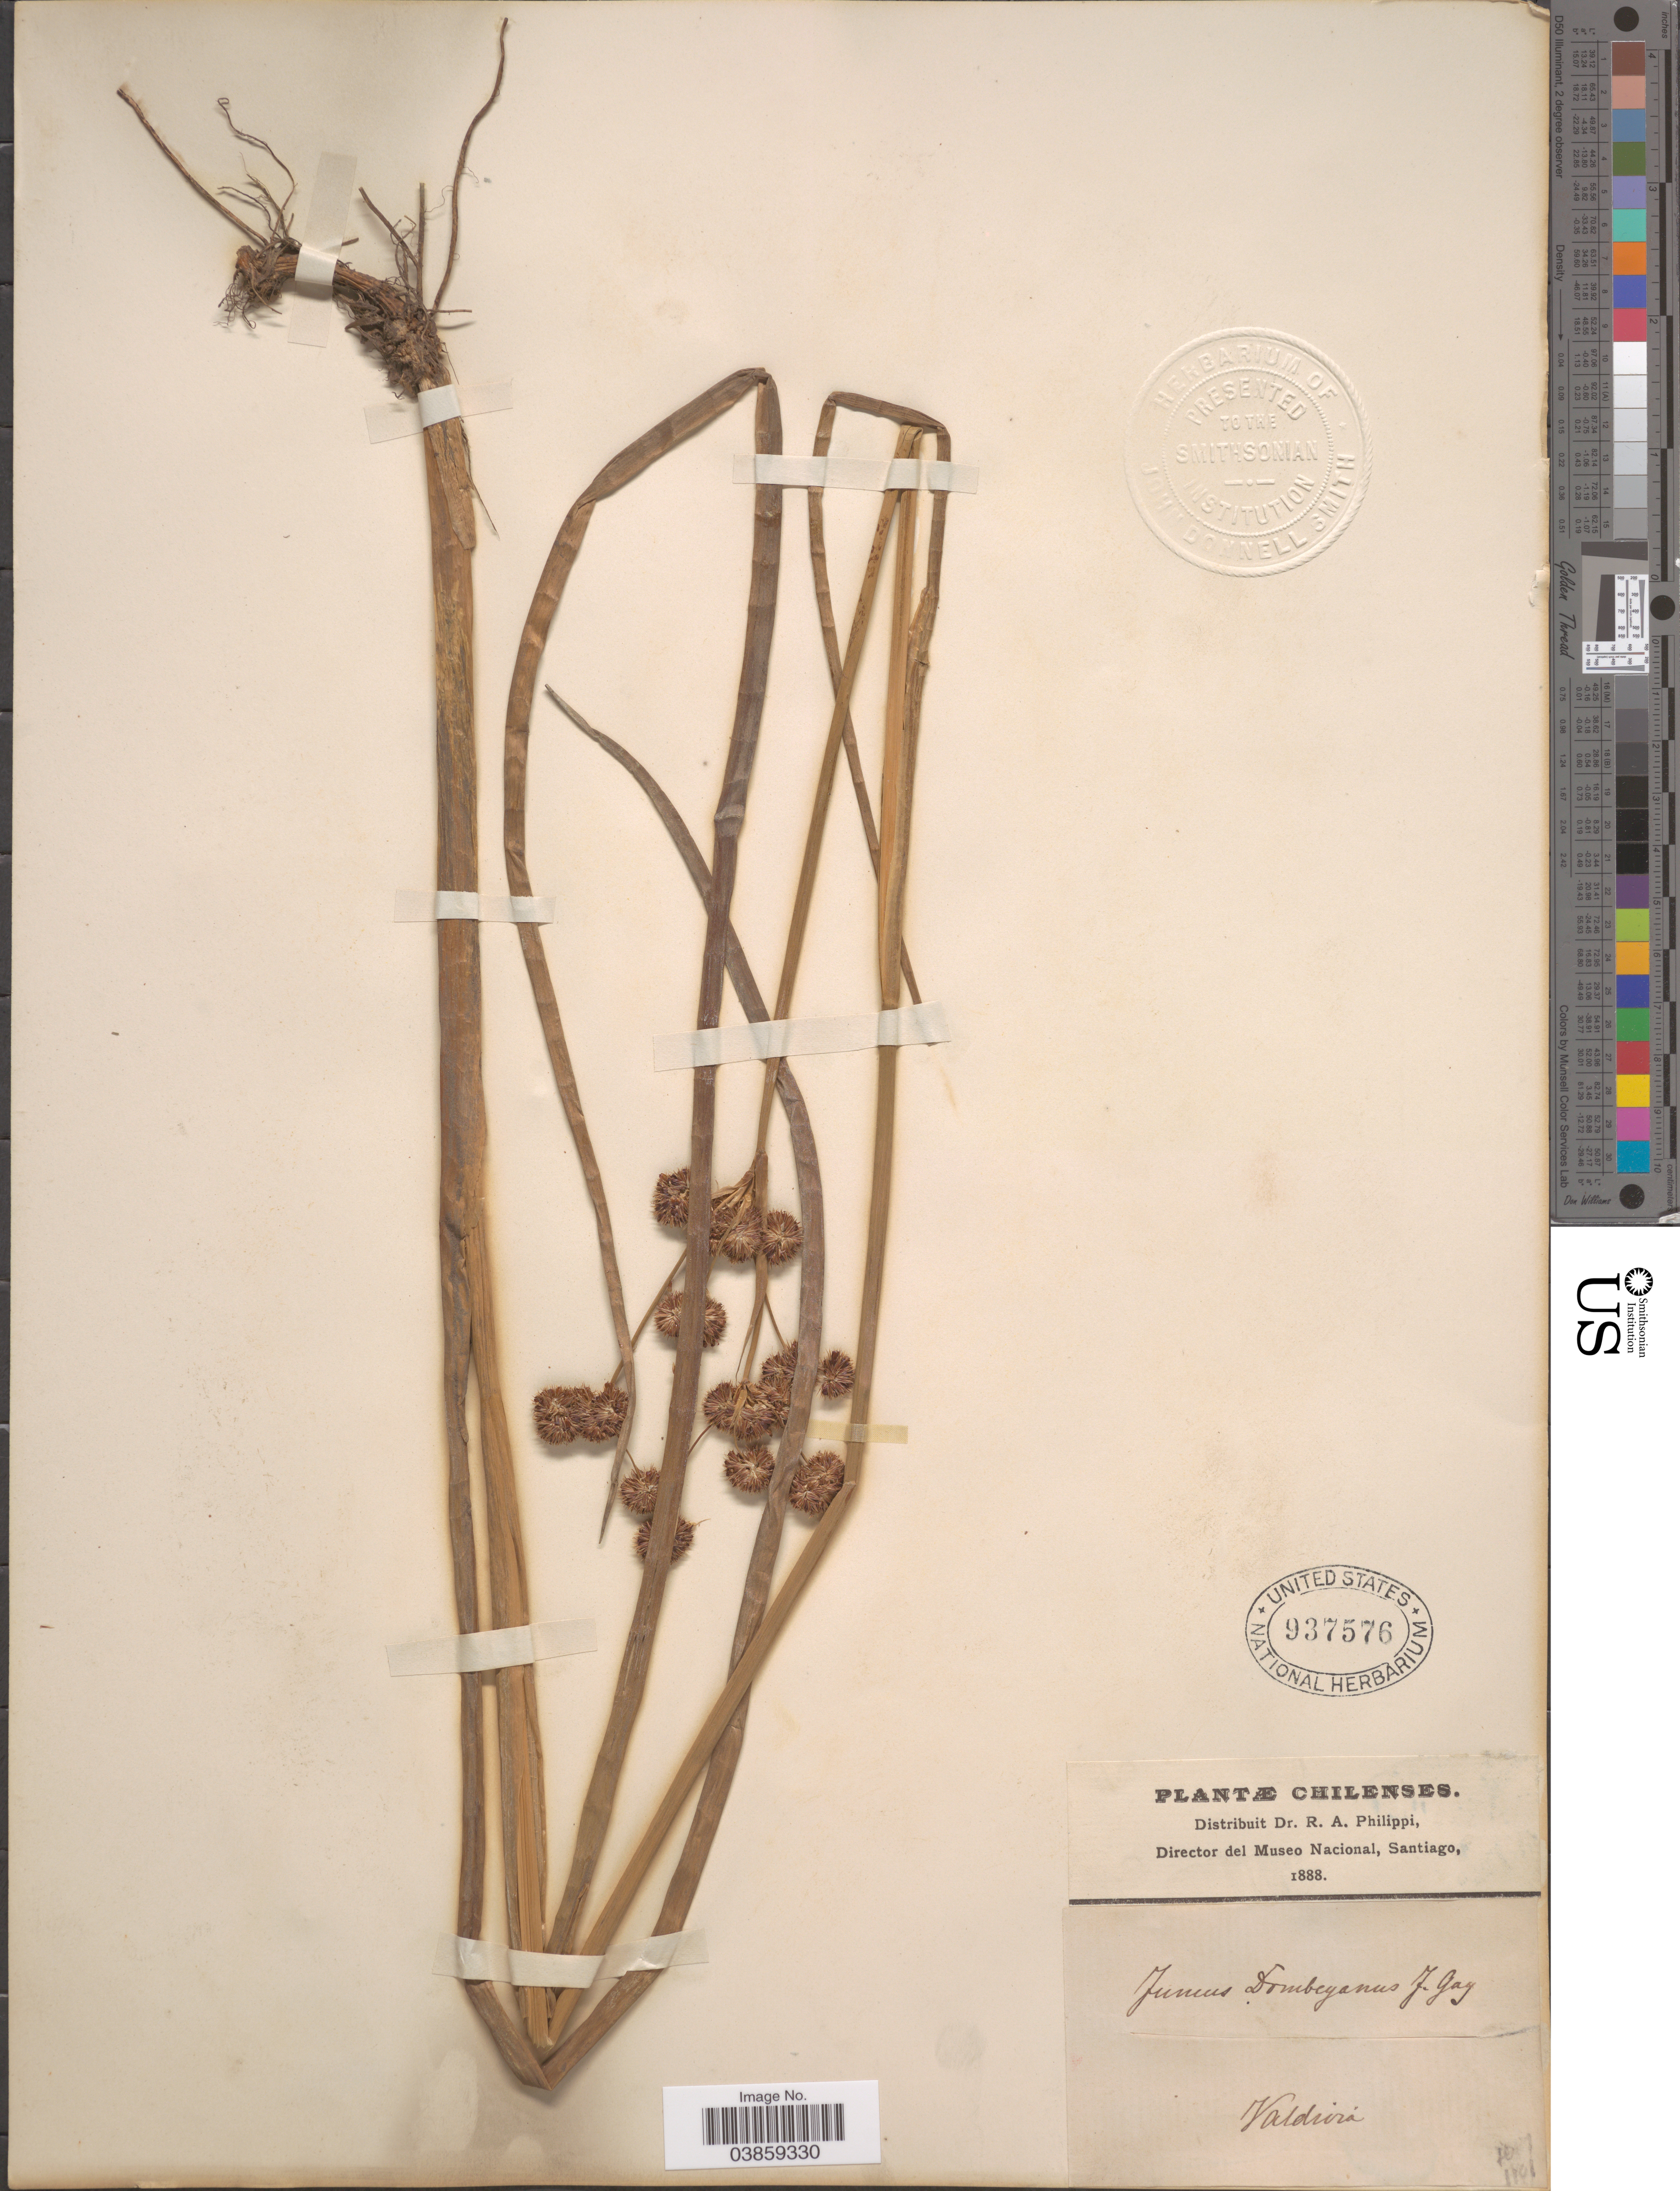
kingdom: Plantae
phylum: Tracheophyta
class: Liliopsida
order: Poales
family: Juncaceae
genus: Juncus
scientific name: Juncus dombeyanus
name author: J. Gay ex Laharpe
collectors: ex. herb. R.A. Philippi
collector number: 1101*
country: Chile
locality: Valdivia.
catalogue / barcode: US 937576